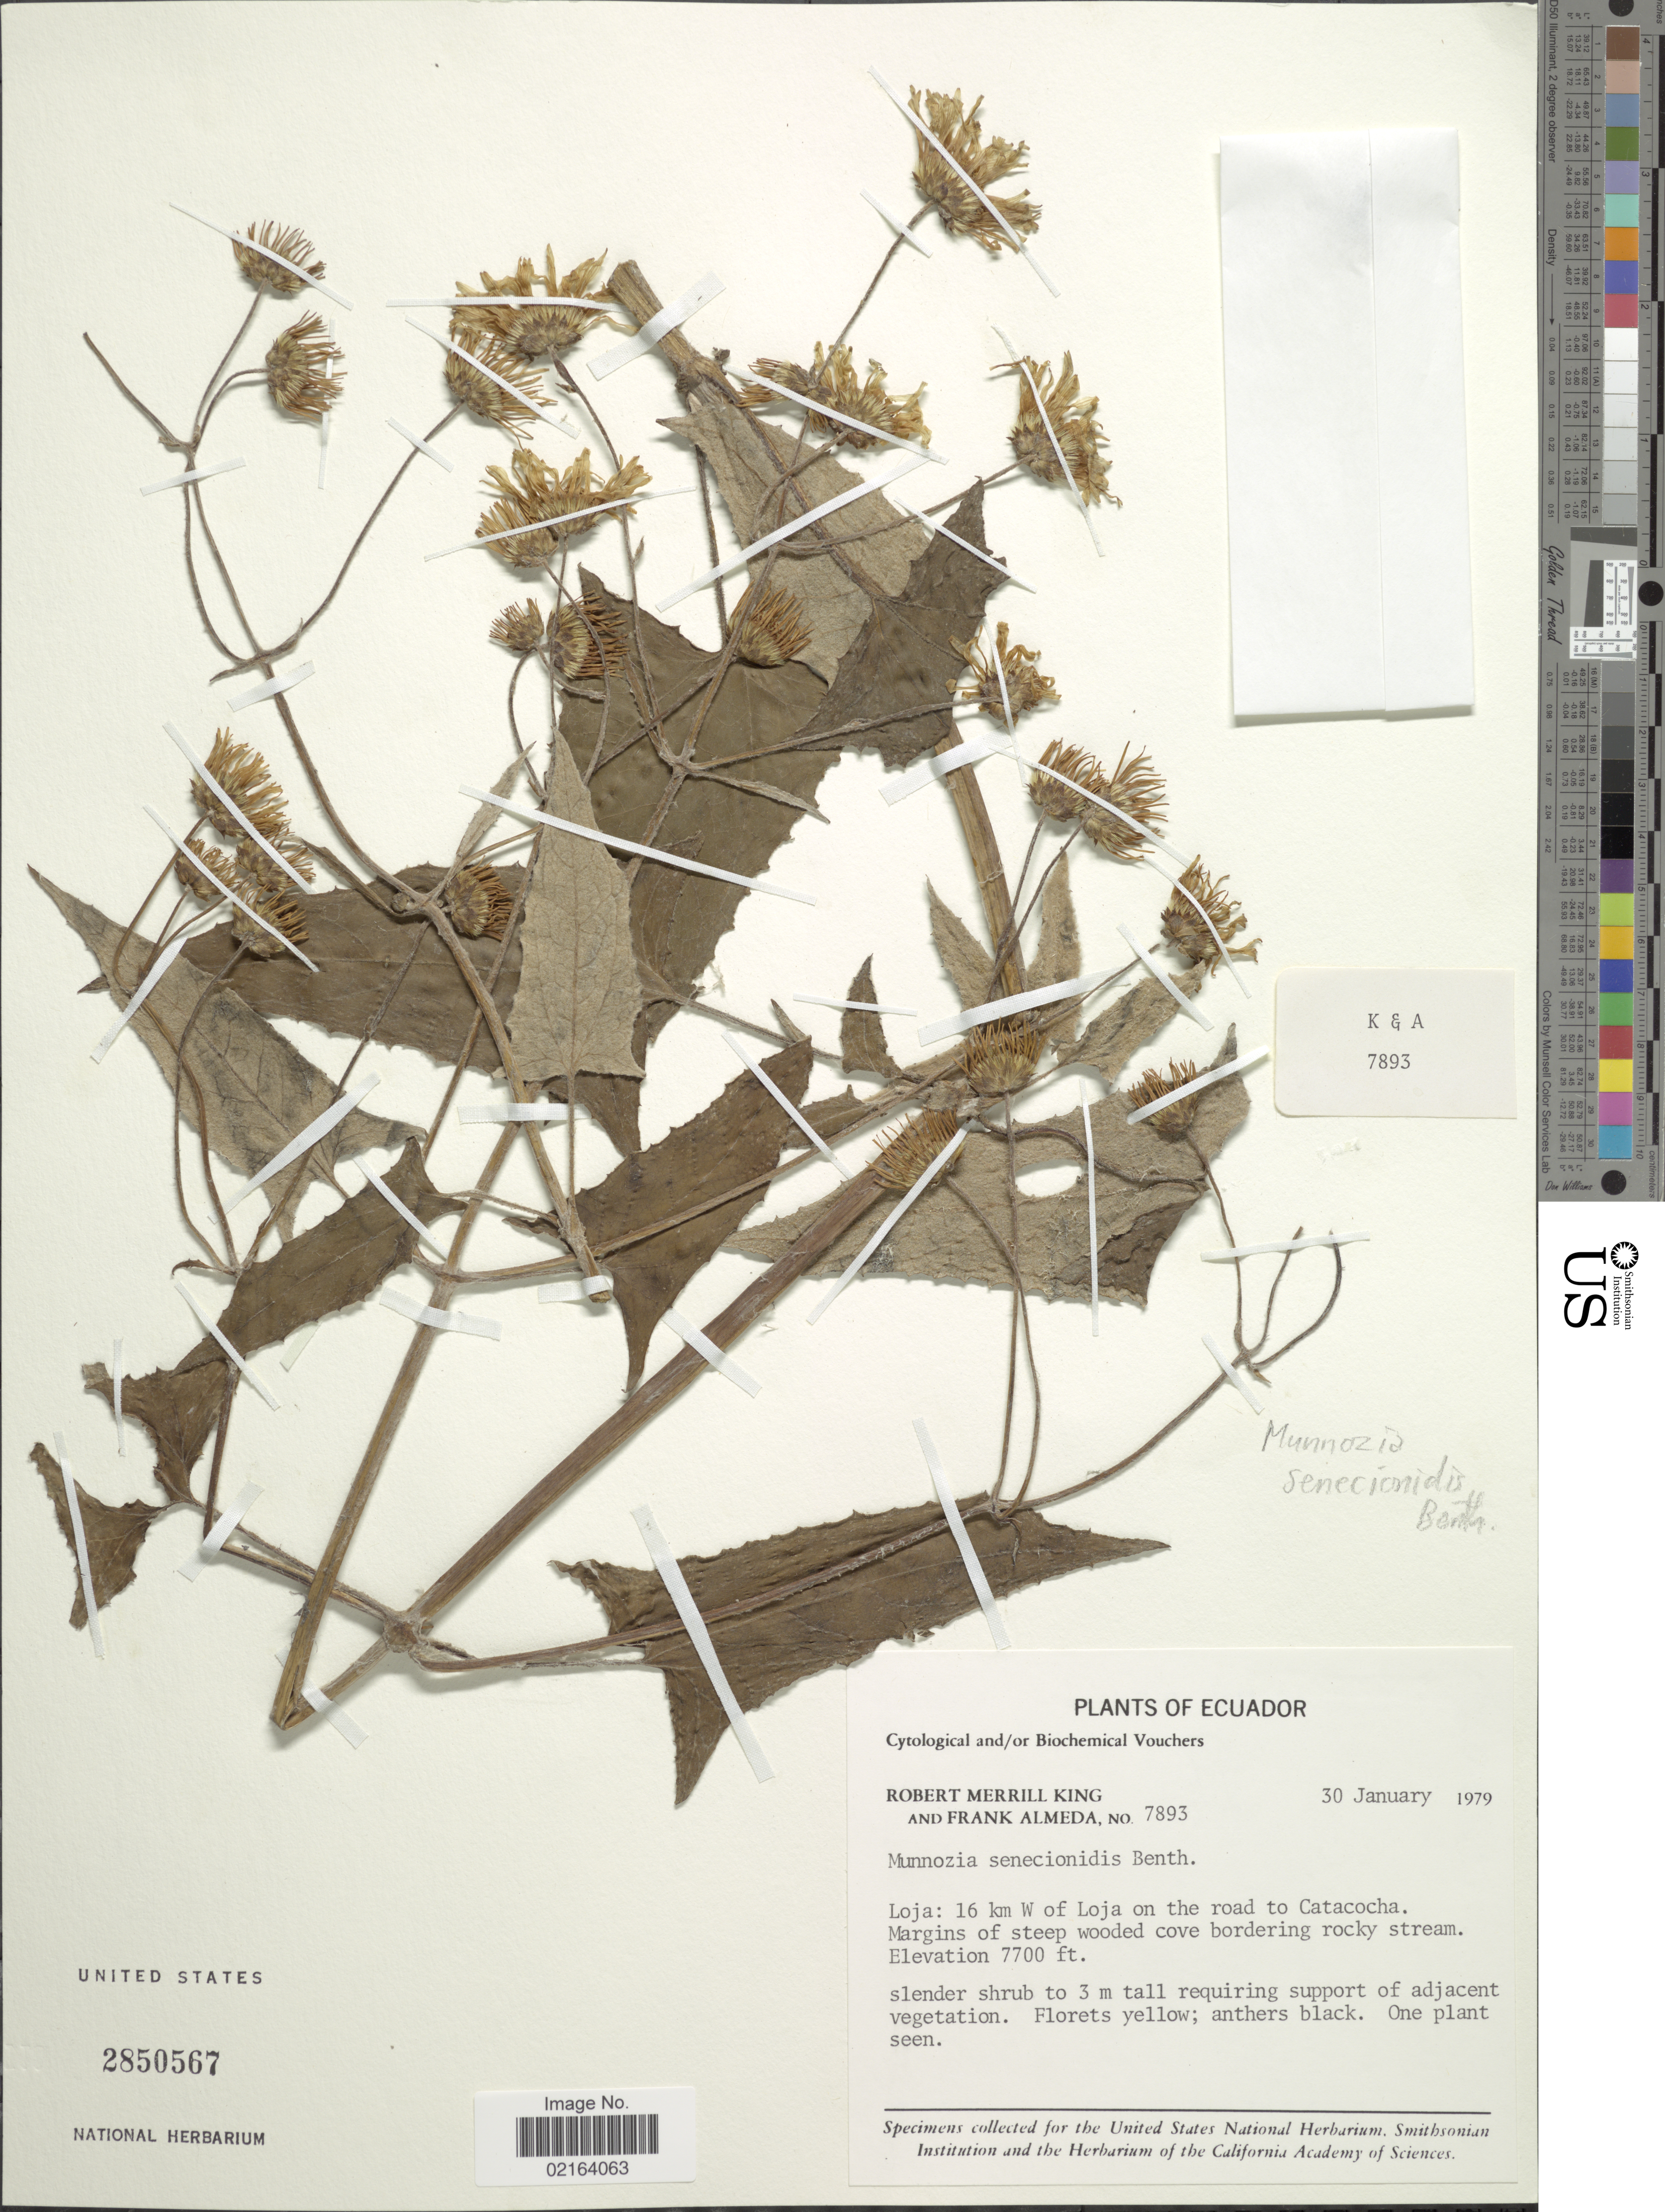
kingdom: Plantae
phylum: Tracheophyta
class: Magnoliopsida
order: Asterales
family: Asteraceae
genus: Munnozia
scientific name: Munnozia senecionidis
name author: Benth.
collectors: R. M. King & F. Almeda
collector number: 7893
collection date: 1979-01-30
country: Ecuador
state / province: Loja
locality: Loja: 16 km W of Loja on the road to Catacocha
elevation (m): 2347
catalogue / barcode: US 2850567